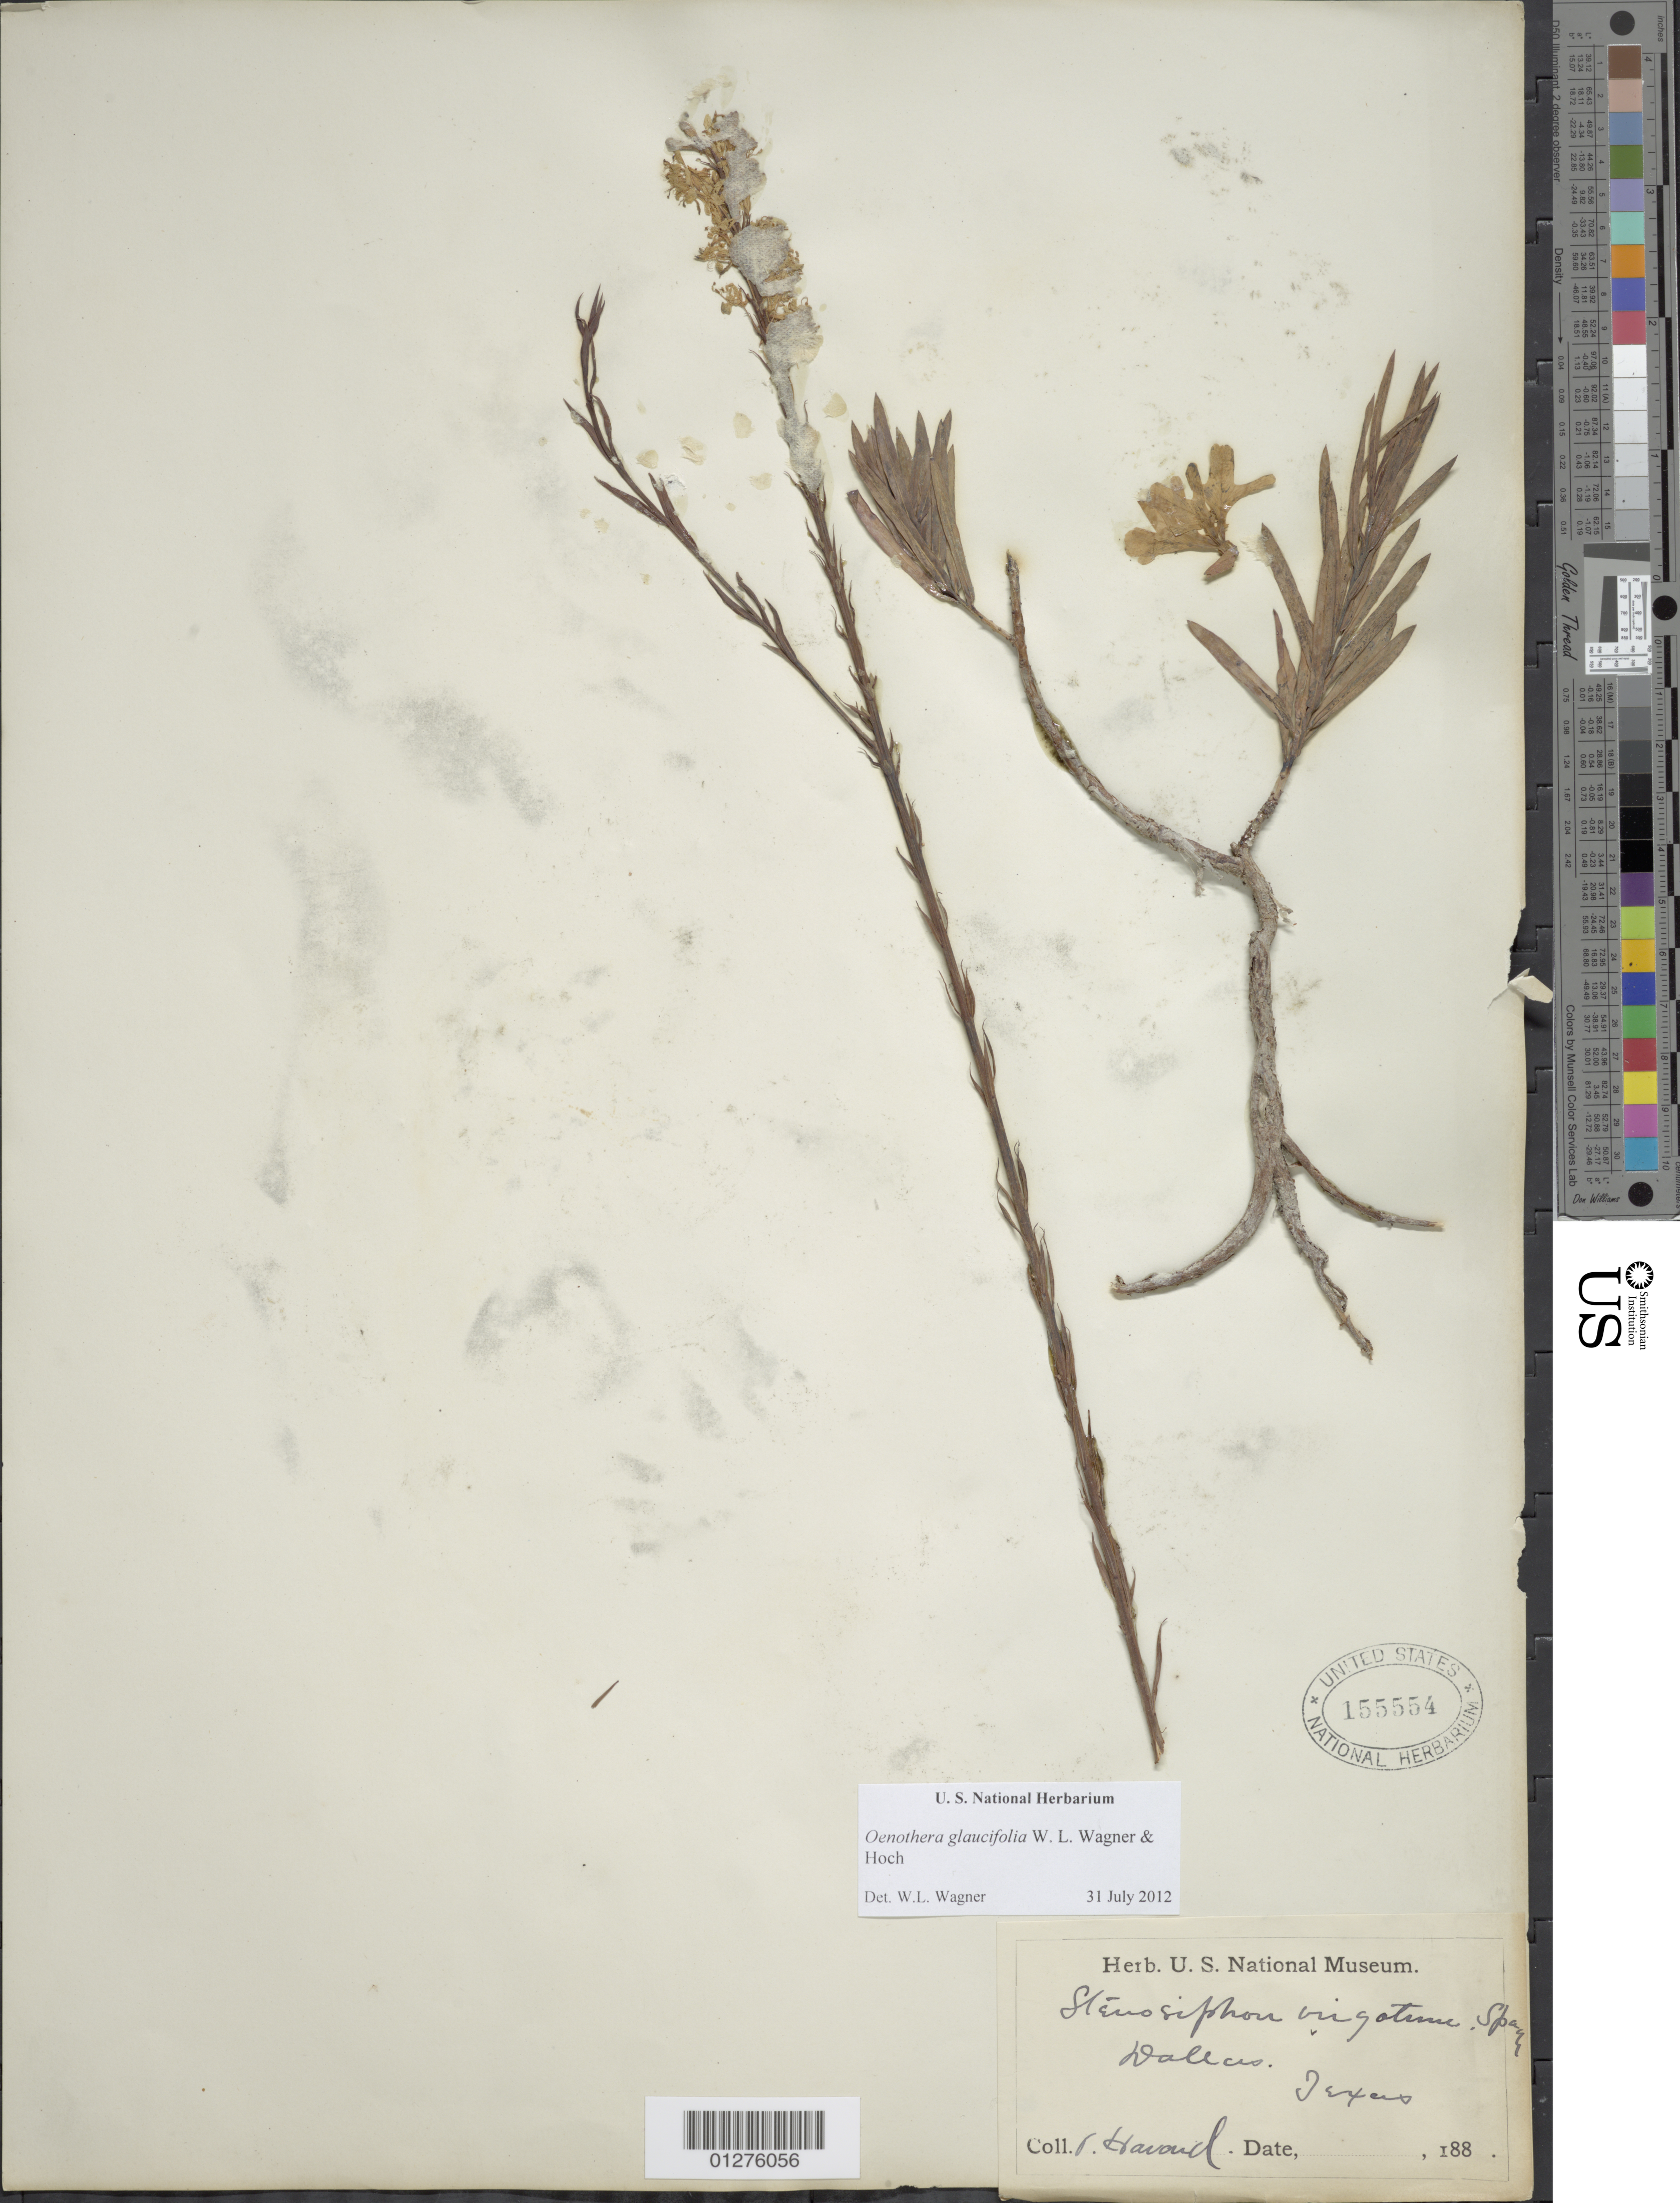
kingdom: Plantae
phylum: Tracheophyta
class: Magnoliopsida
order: Myrtales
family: Onagraceae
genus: Oenothera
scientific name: Oenothera glaucifolia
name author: W.L. Wagner & Hoch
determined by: Wagner, W. L., (BOT), Smithsonian Institution - National Museum of Natural History (UNITED STATES)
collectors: V. Harvard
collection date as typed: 188-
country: United States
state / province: Texas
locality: Dallas.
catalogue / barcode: US 155554